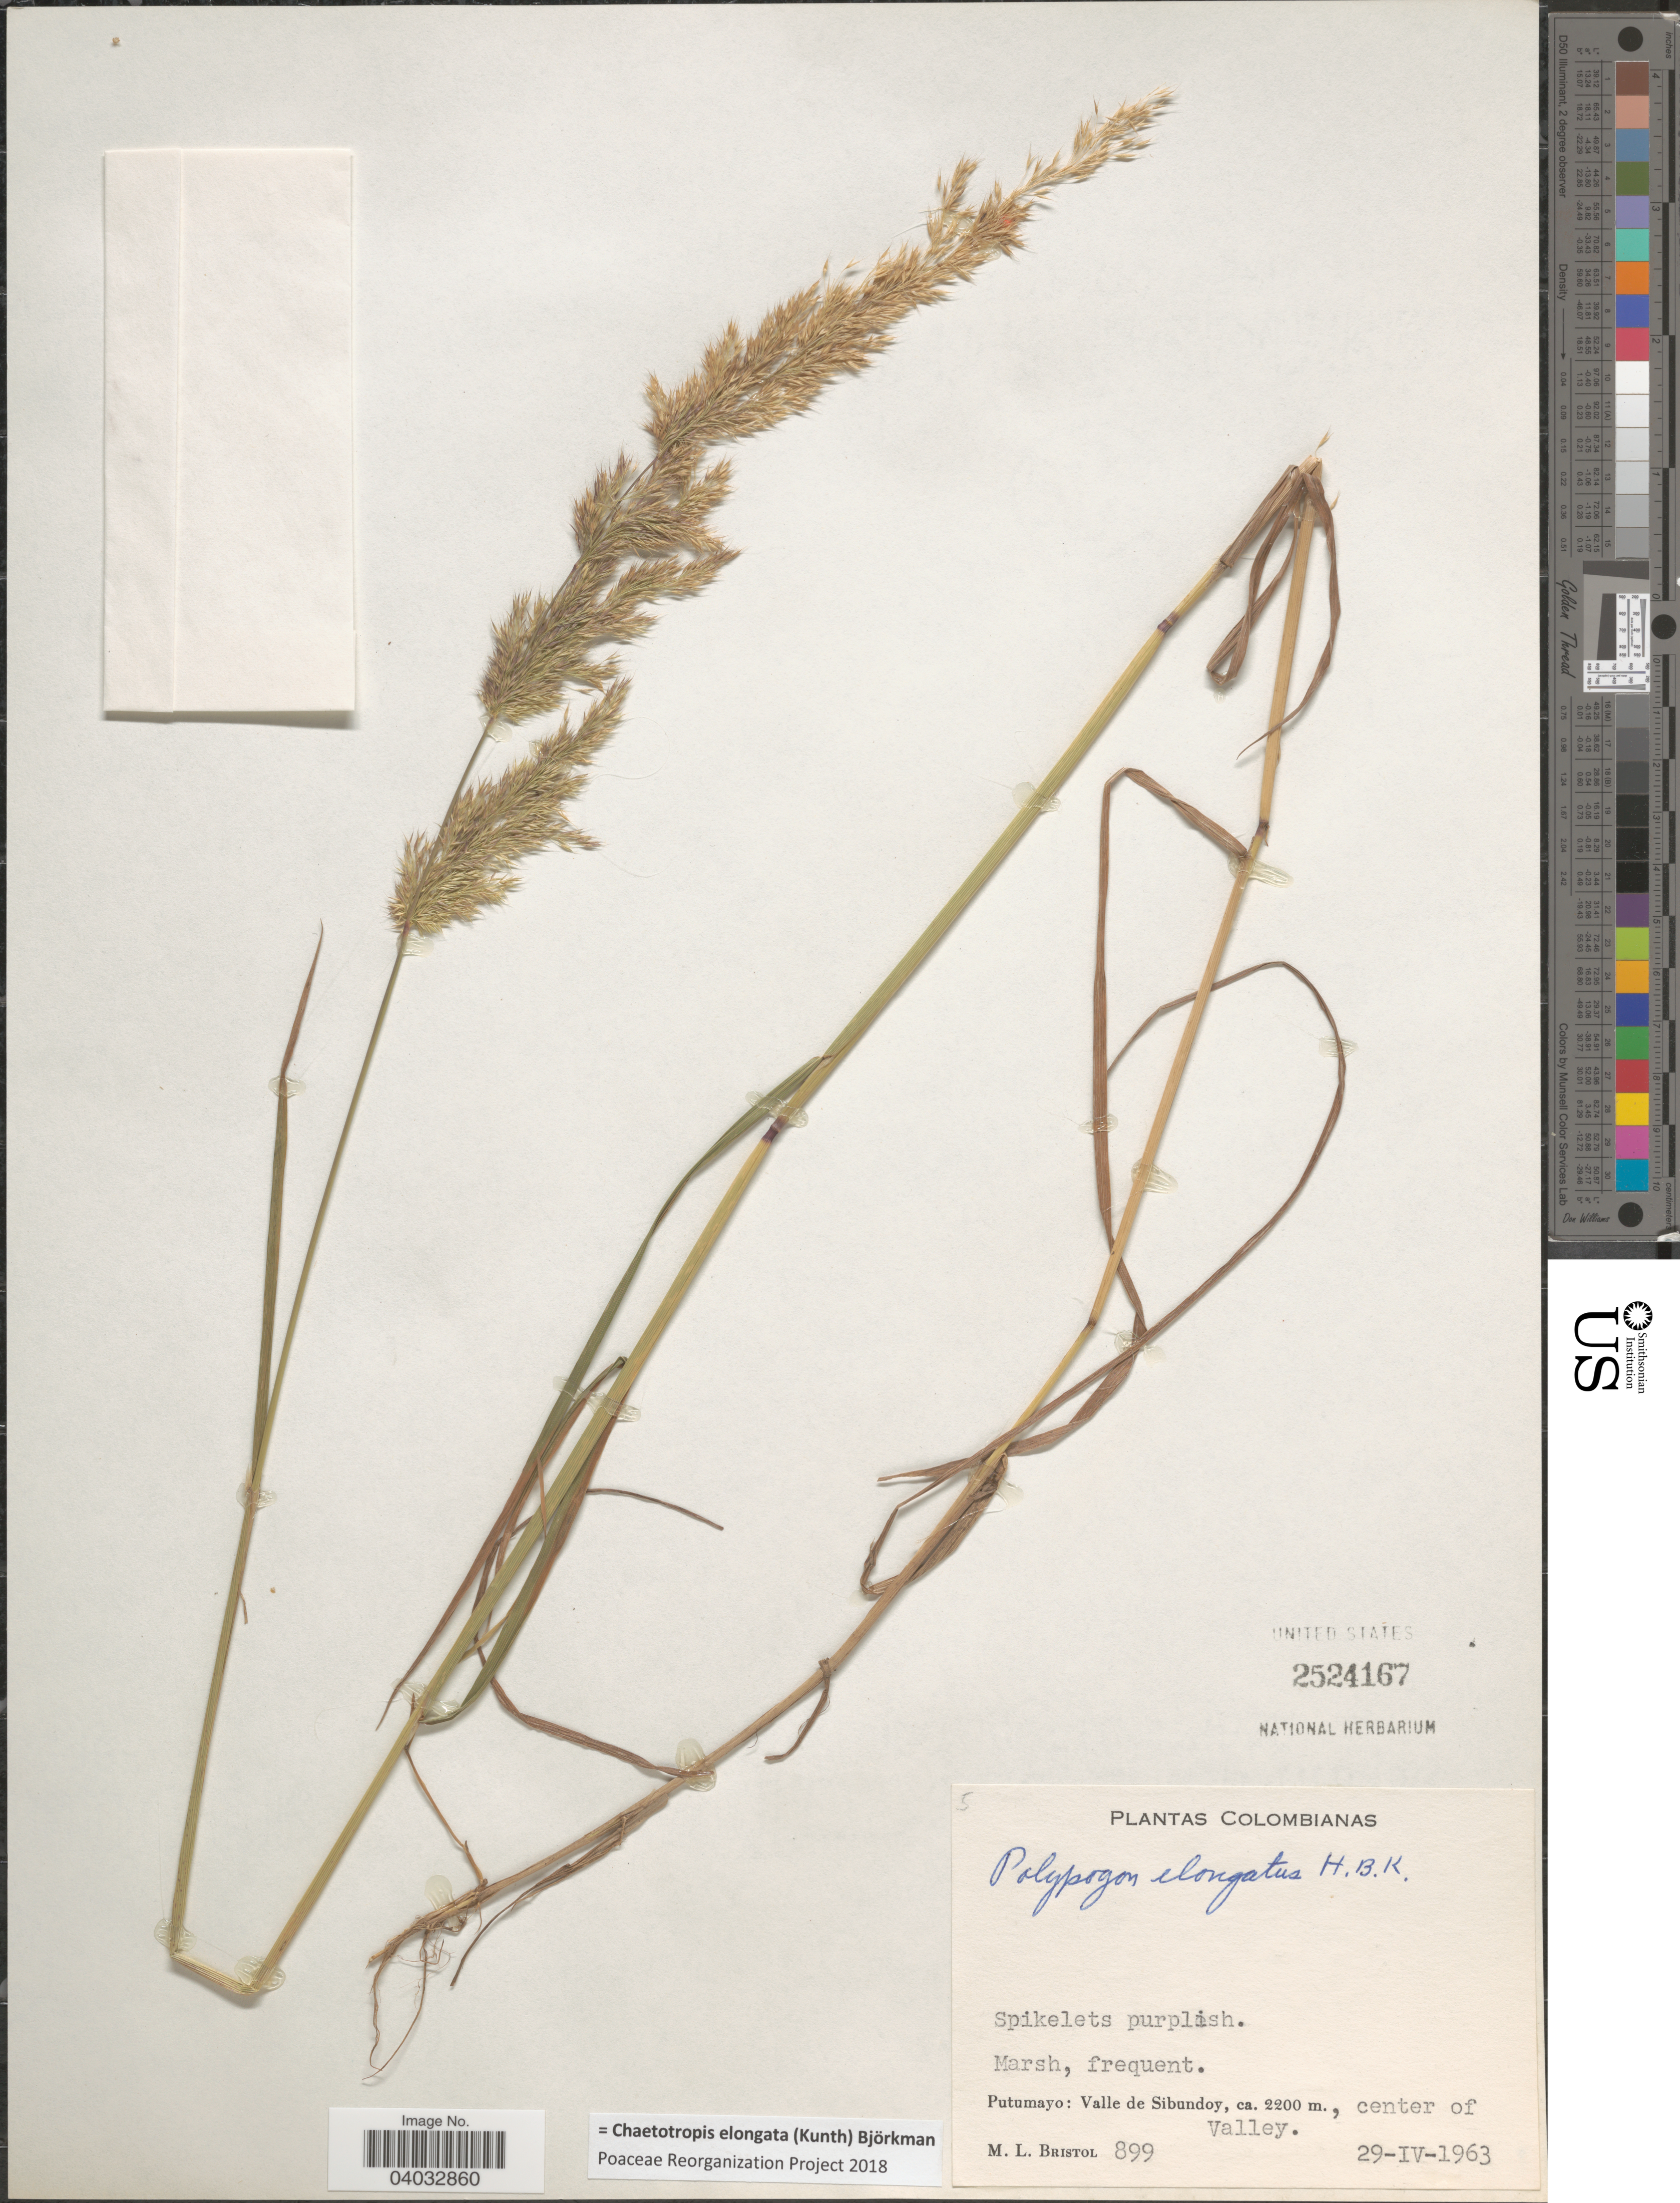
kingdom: Plantae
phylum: Tracheophyta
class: Liliopsida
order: Poales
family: Poaceae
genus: Chaetotropis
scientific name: Chaetotropis elongata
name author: (Kunth) Björkman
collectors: M. L. Bristol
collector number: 899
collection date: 1963-04-29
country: Colombia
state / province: Putumayo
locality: Valle de Sibundoy, center of Valley.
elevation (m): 2200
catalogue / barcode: US 2524167